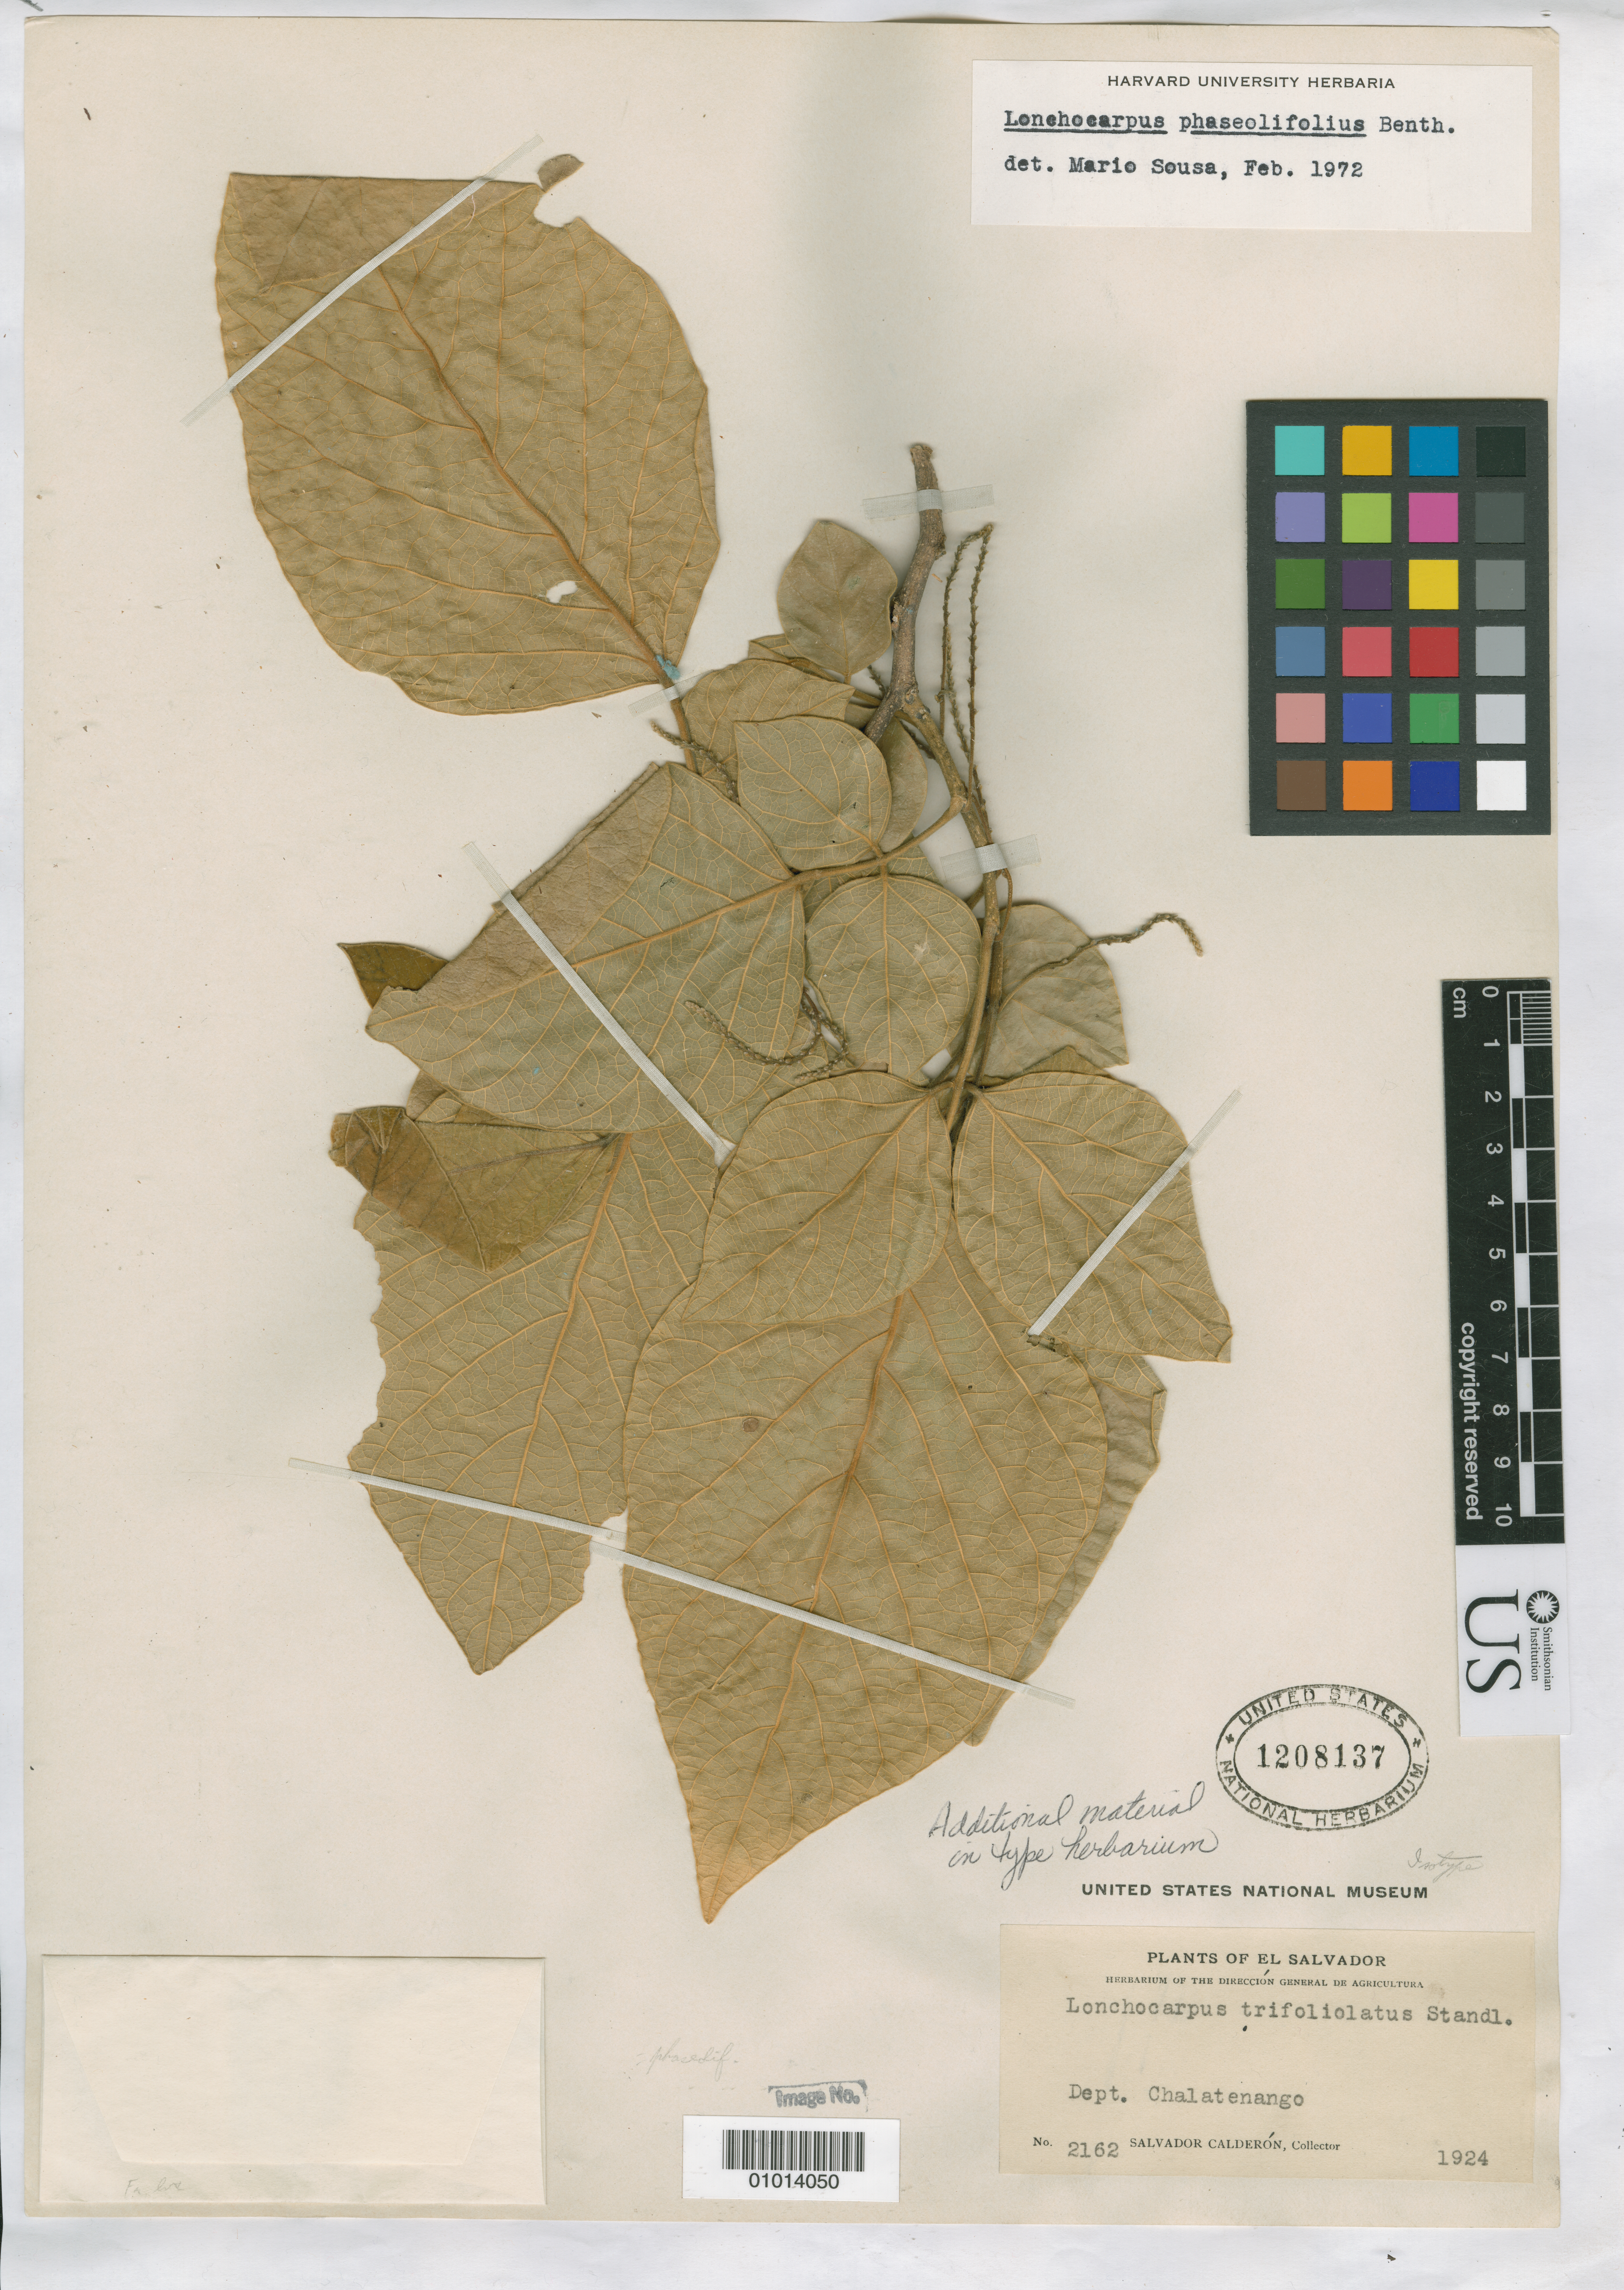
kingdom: Plantae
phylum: Tracheophyta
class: Magnoliopsida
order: Fabales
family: Fabaceae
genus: Lonchocarpus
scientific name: Lonchocarpus trifoliolatus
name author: Standl.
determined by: Sousa S., Mario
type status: Isotype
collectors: S. Calderón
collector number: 2162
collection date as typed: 1924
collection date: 1924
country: El Salvador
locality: Chalatenango.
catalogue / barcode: US 1208137